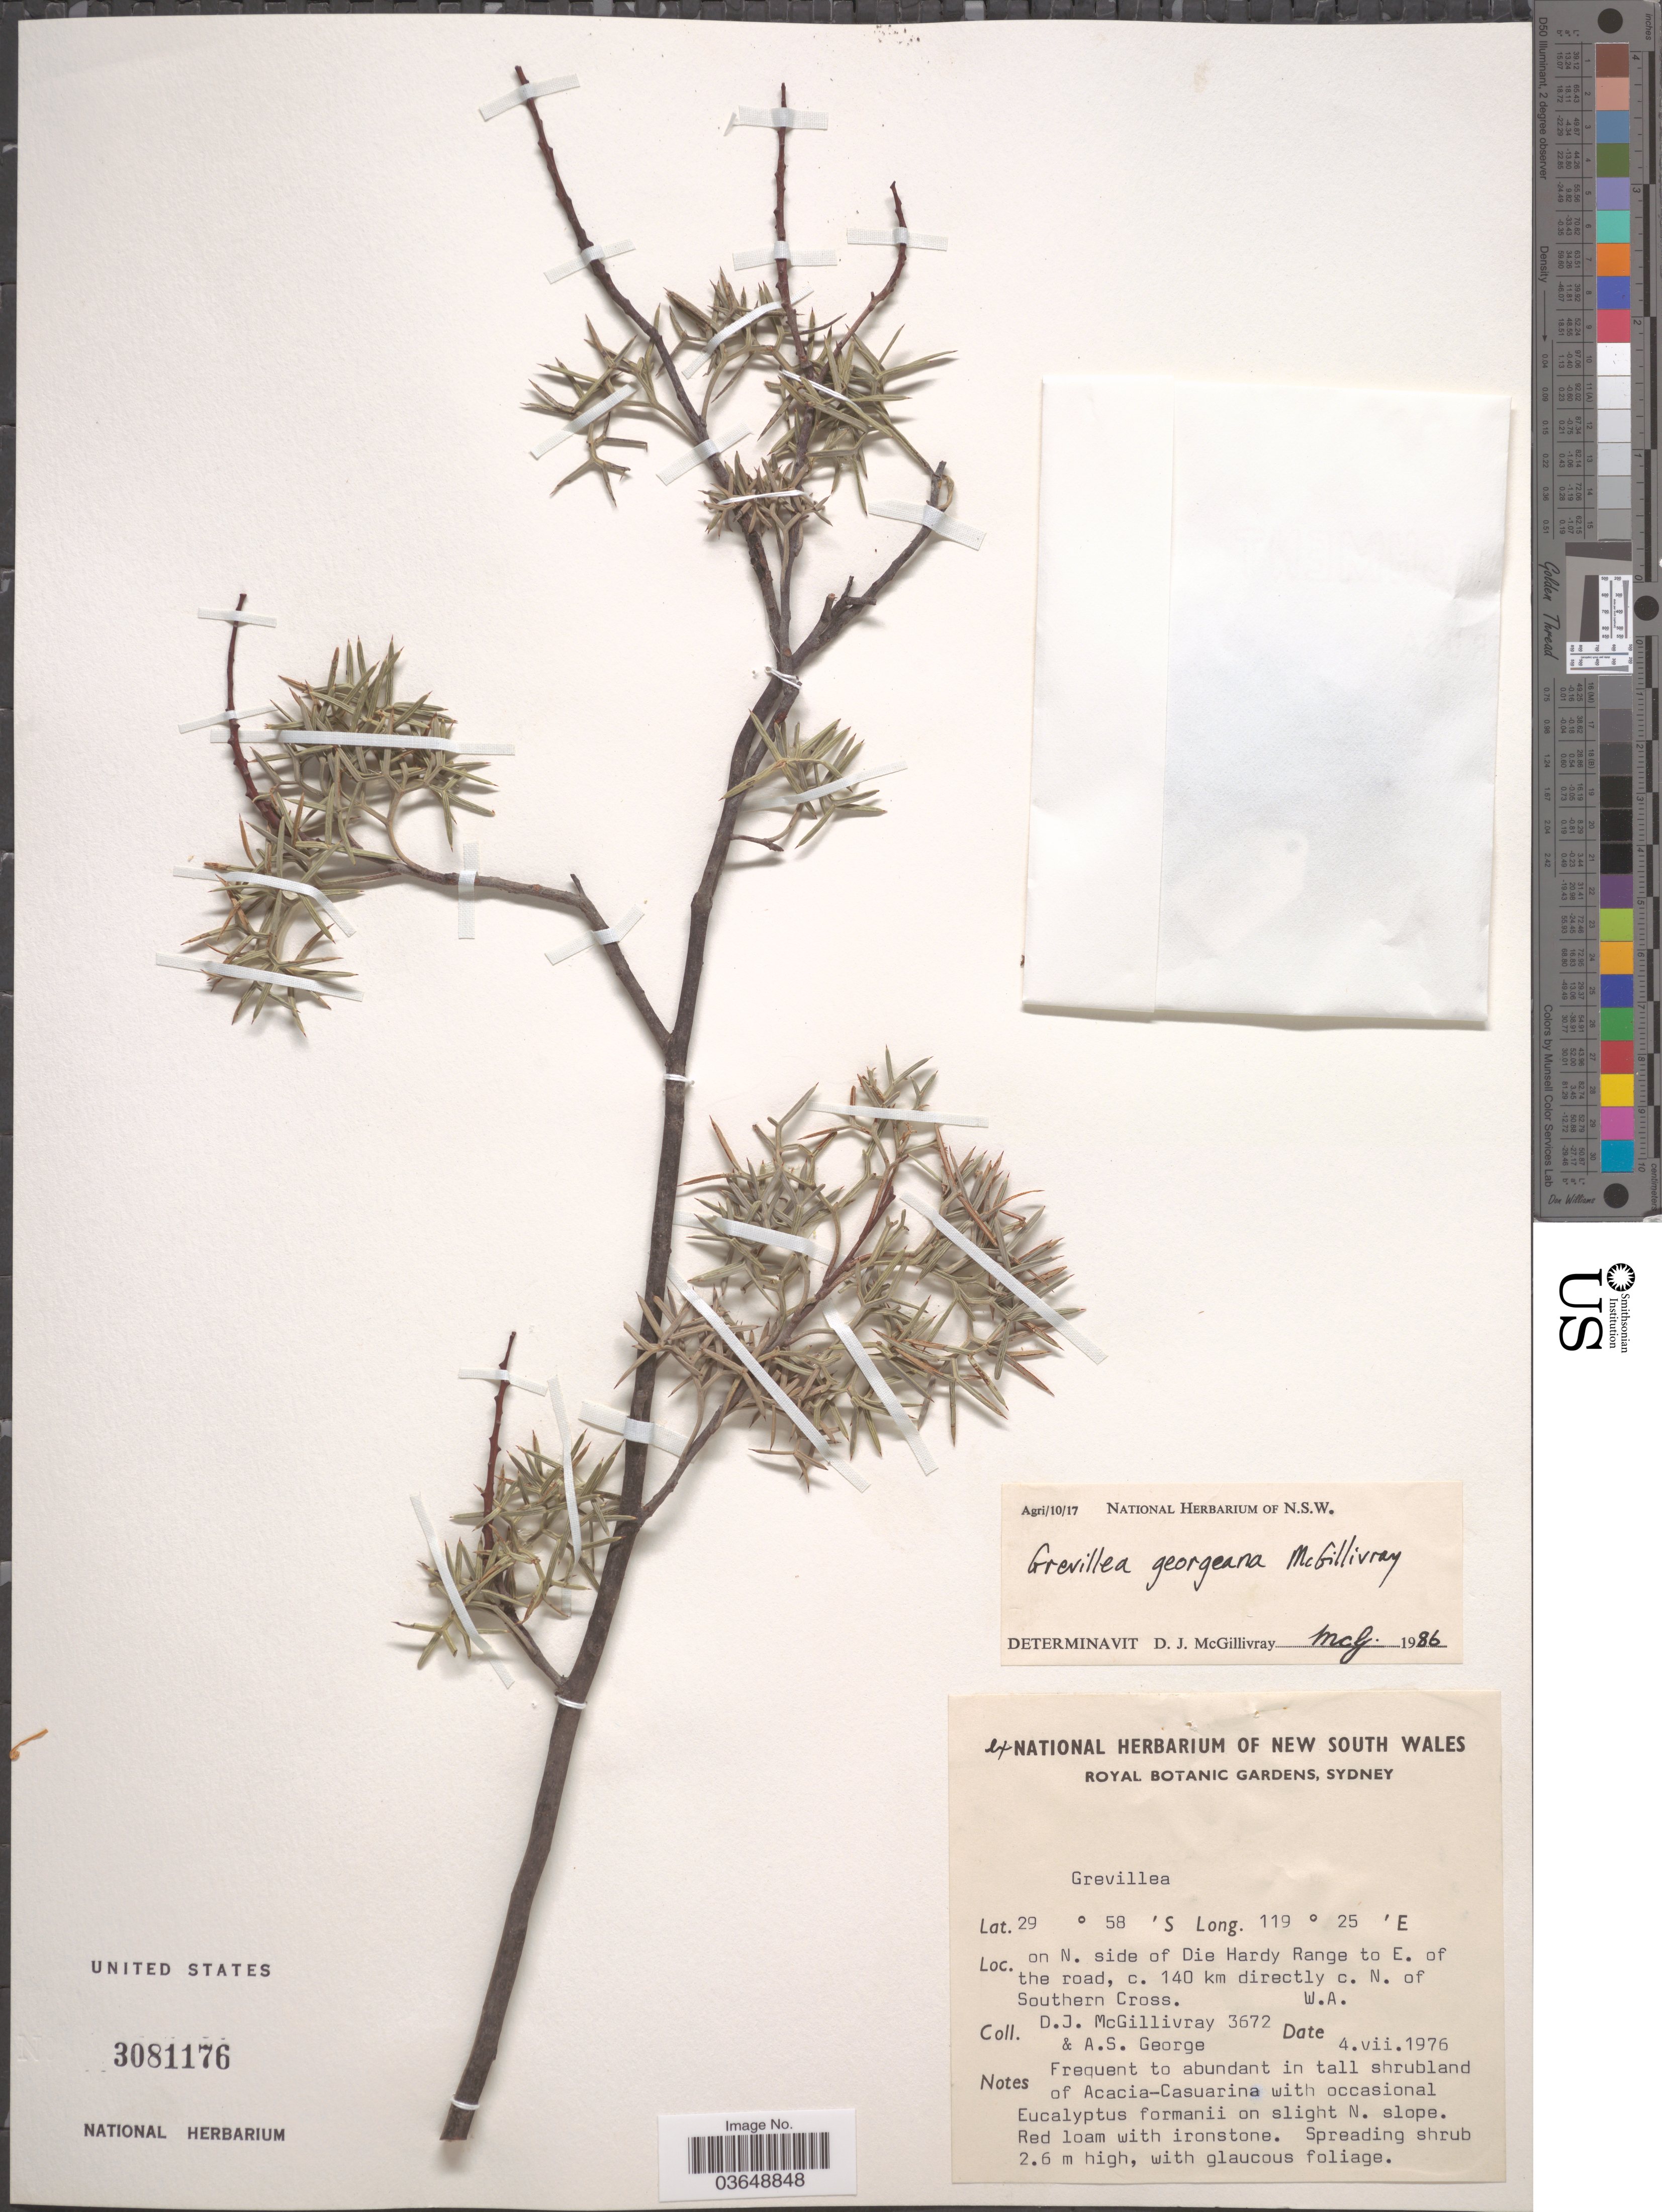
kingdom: Plantae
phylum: Tracheophyta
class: Magnoliopsida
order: Proteales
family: Proteaceae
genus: Grevillea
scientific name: Grevillea georgeana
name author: McGill.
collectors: D. J. McGillivray & A. S. George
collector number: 3672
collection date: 1976-07-04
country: Australia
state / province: Western Australia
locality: On N. side of Die Hardy Range to E. of the road, c. 140 km directly c. N. of Southern Cross.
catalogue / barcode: US 3081176